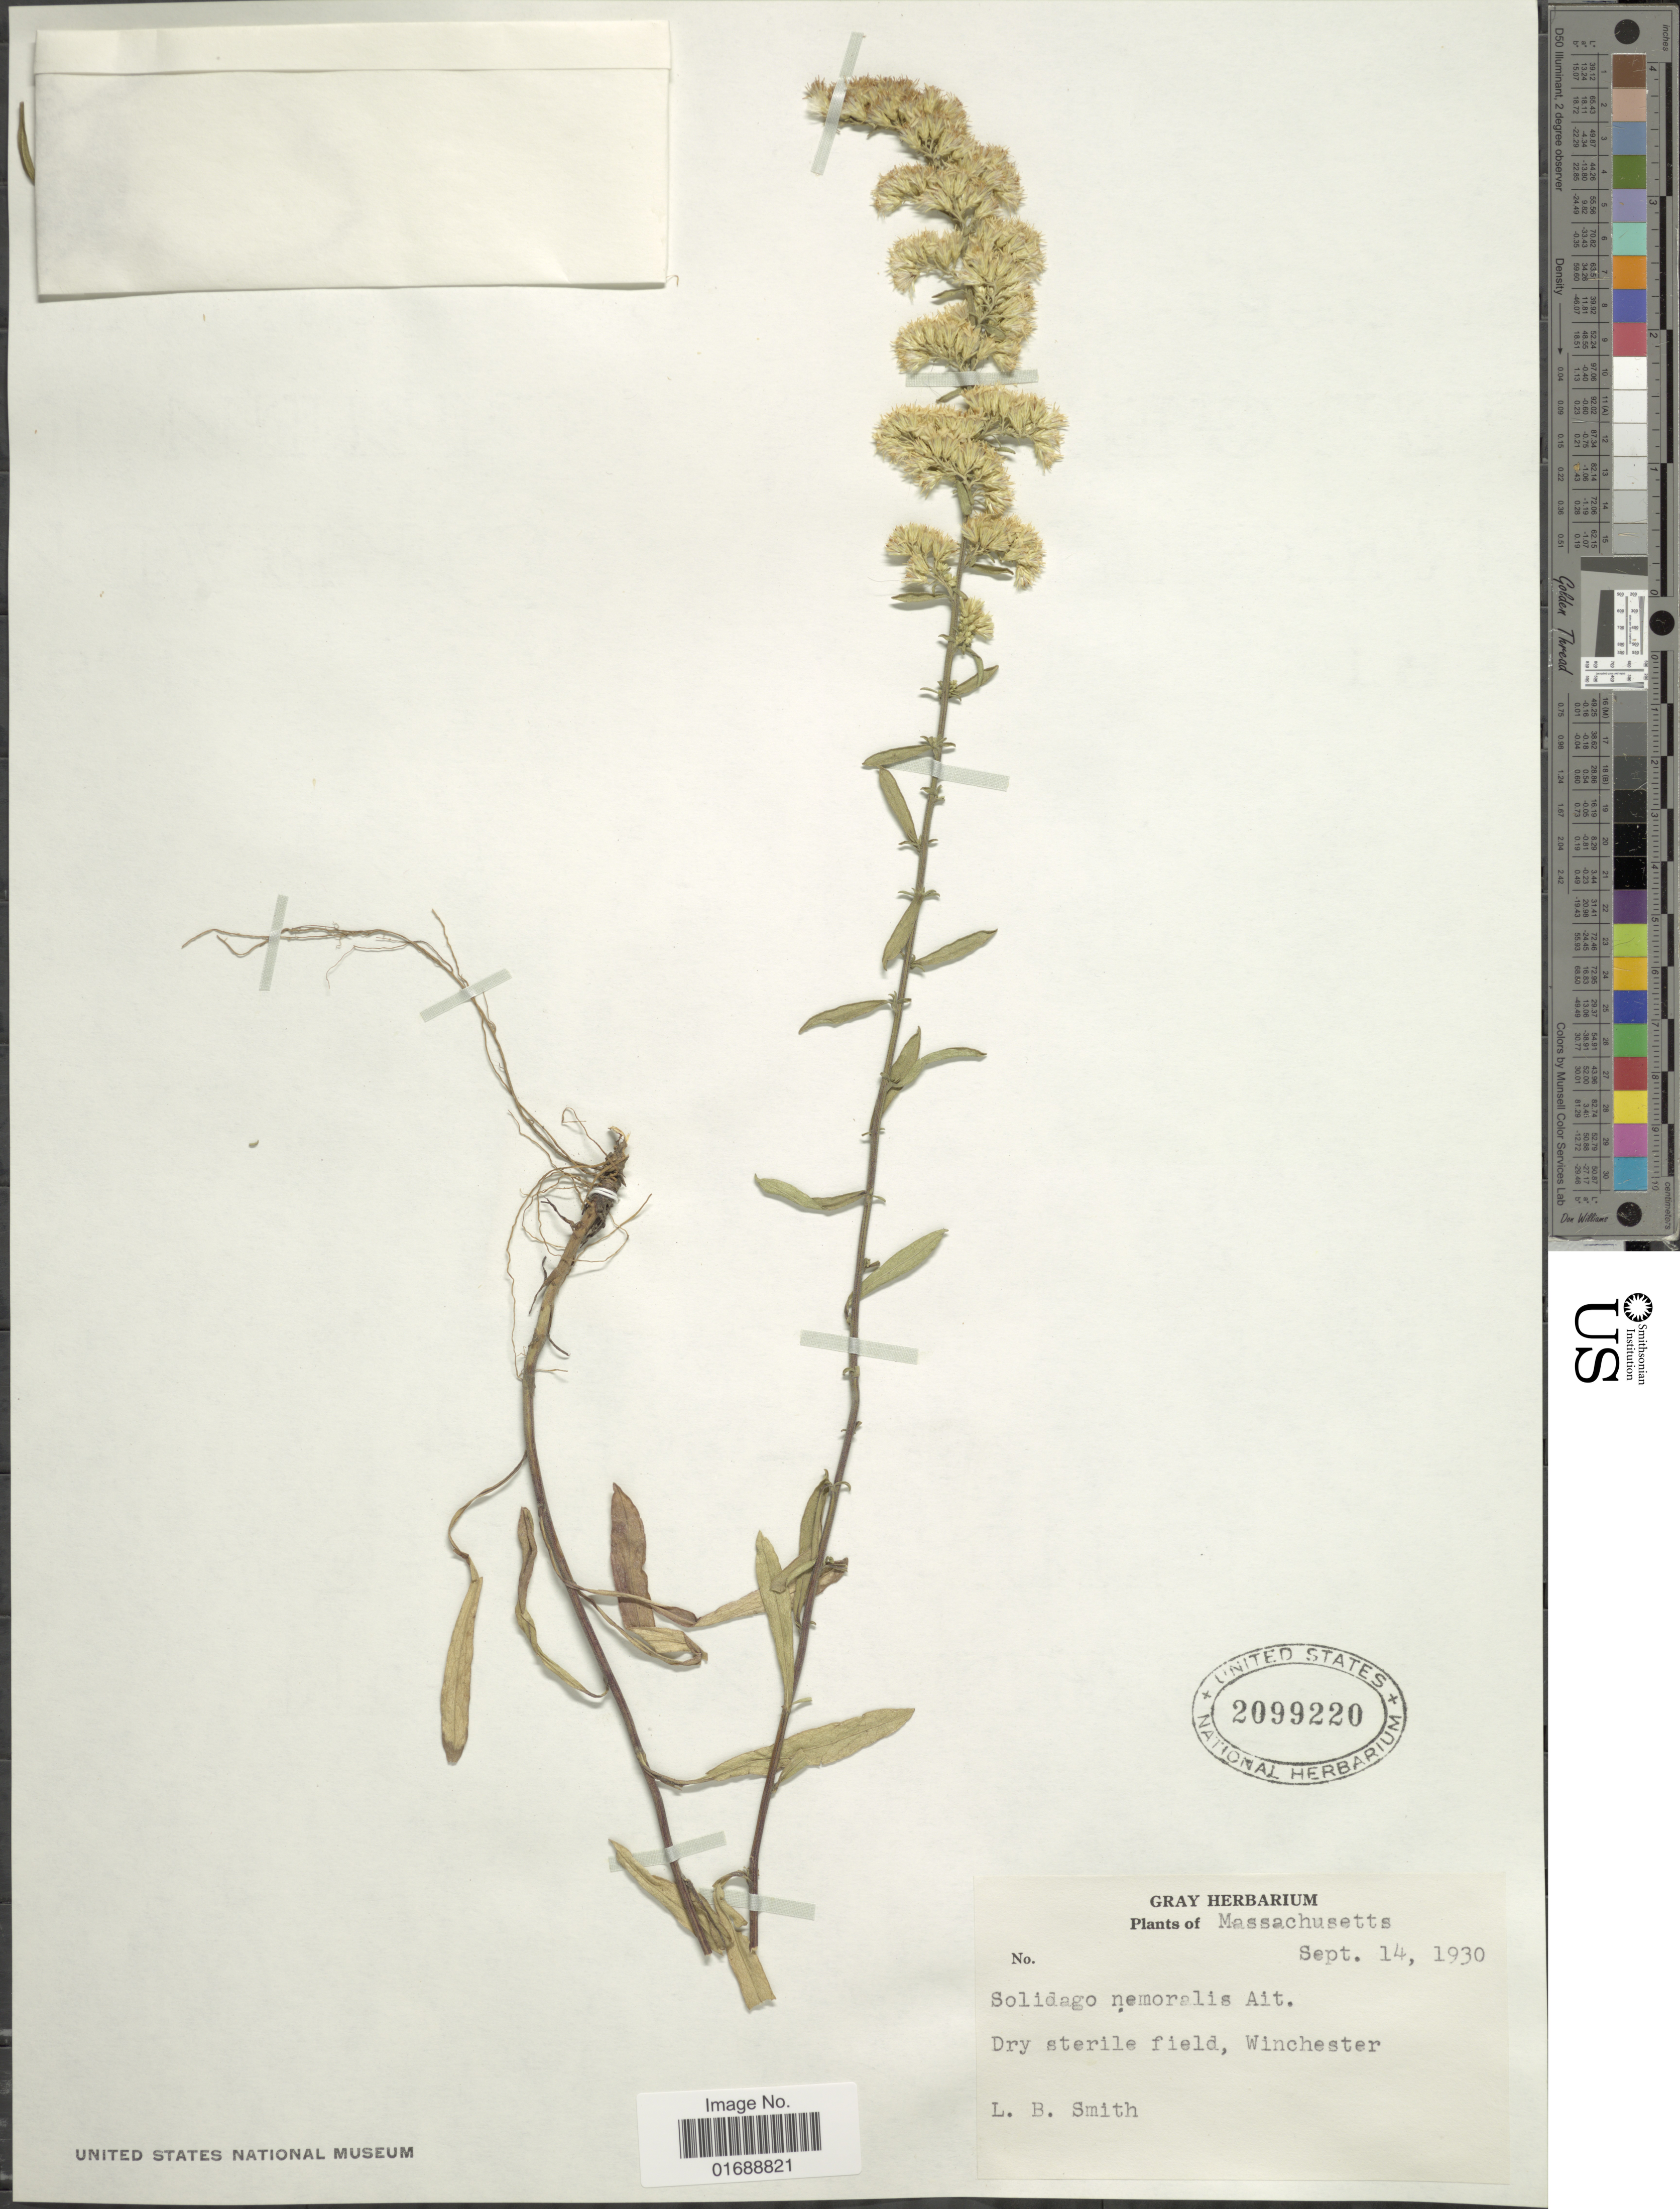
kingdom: Plantae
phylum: Tracheophyta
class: Magnoliopsida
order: Asterales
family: Asteraceae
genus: Solidago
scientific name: Solidago nemoralis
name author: Aiton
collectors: L. Smith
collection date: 1930-09-14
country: United States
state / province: Massachusetts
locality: Winchester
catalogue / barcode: US 2099220